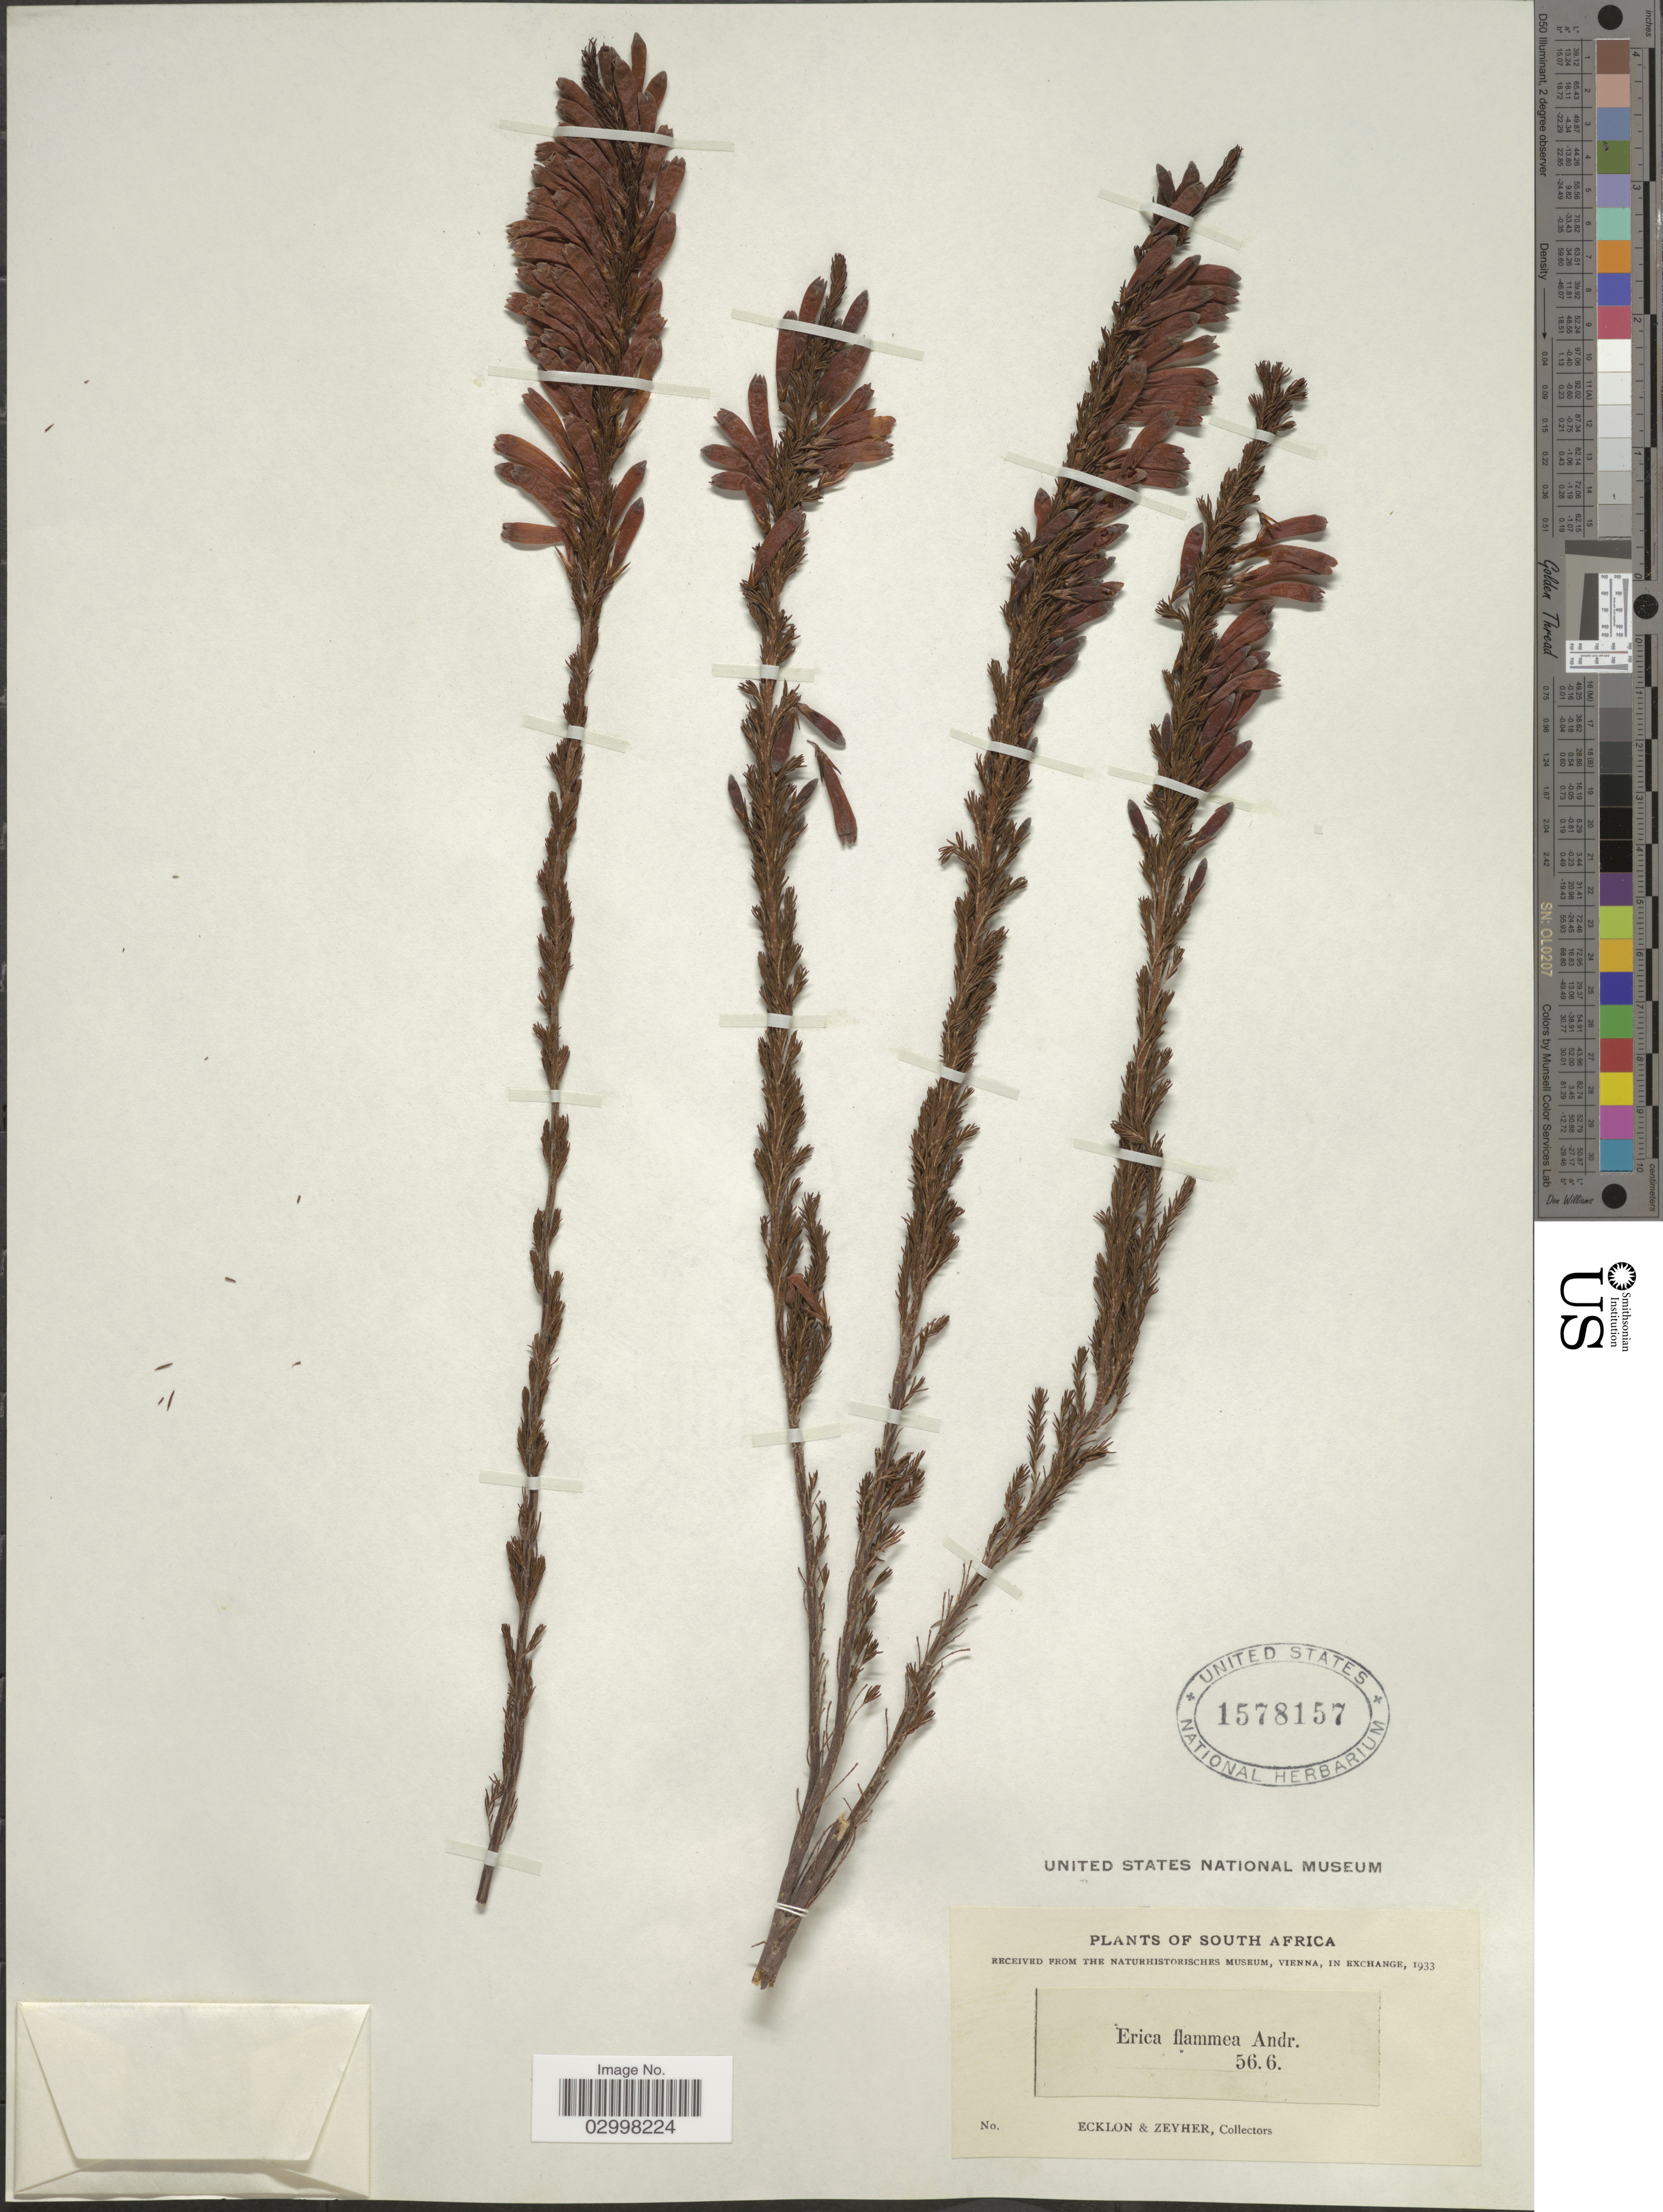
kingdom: Plantae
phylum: Tracheophyta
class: Magnoliopsida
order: Ericales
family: Ericaceae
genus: Erica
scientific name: Erica flammea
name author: Andrews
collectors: -. Ecklon & -. Zeyher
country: South Africa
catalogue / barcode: US 1578157